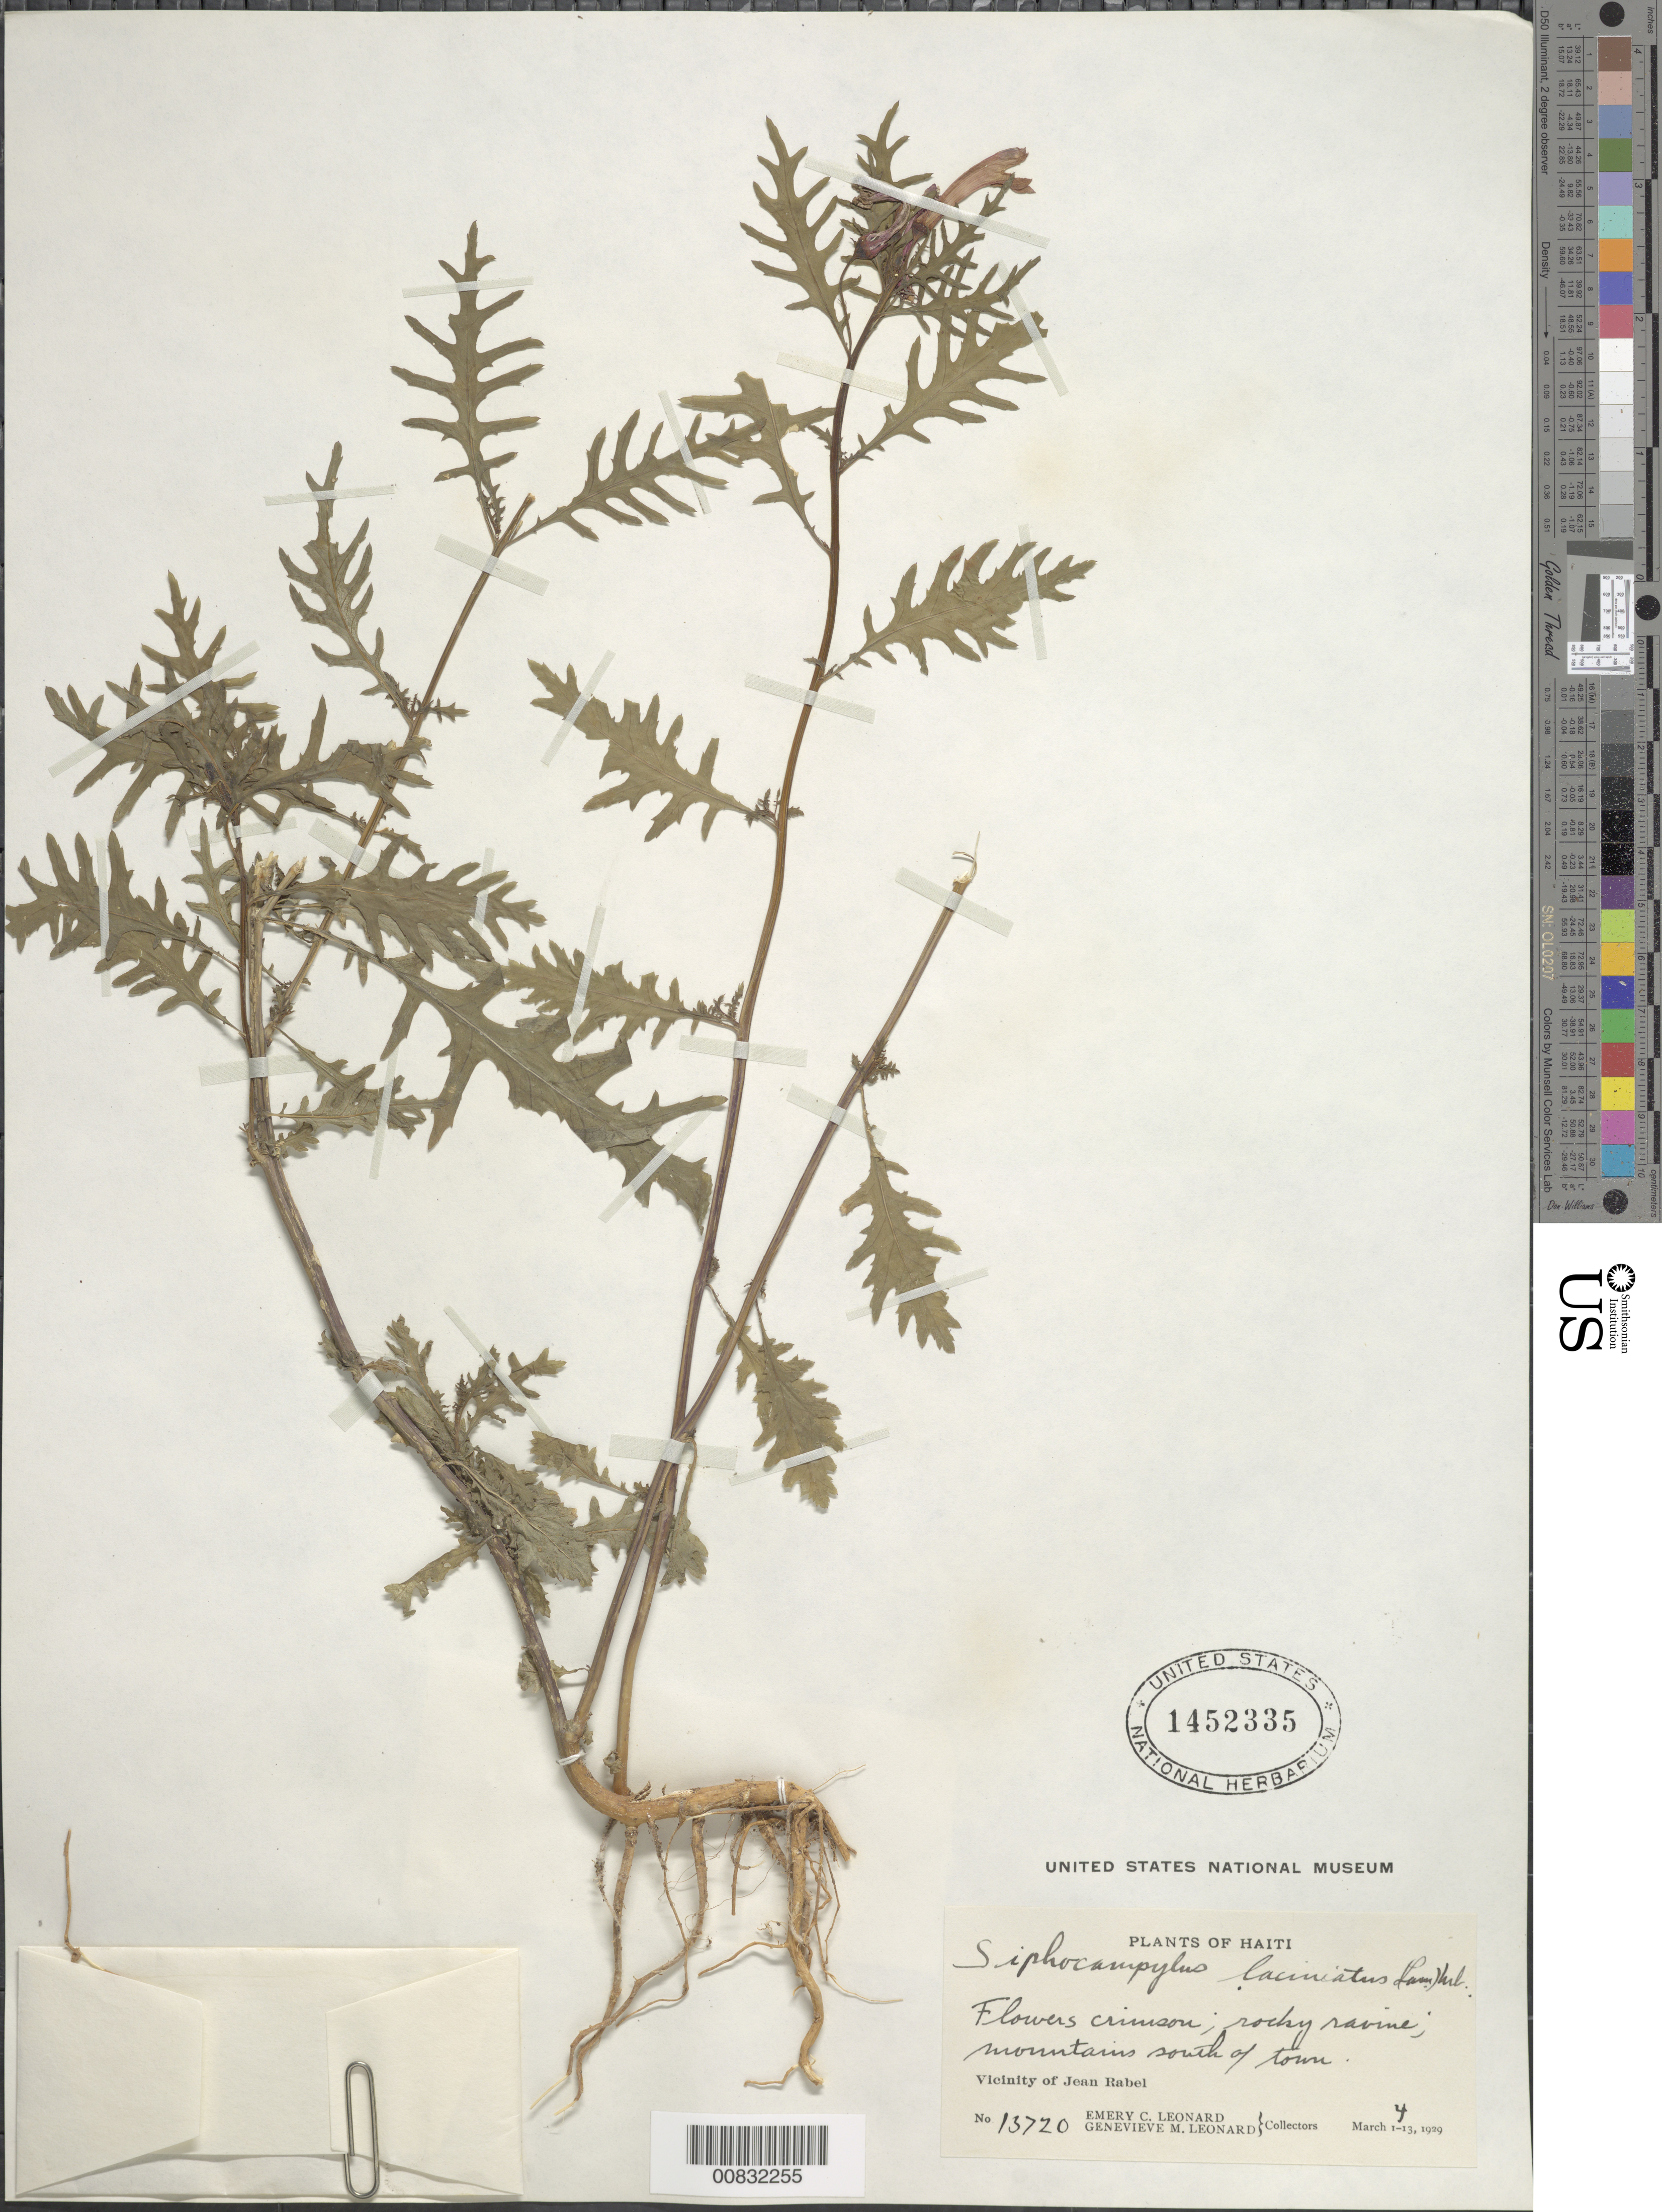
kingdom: Plantae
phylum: Tracheophyta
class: Magnoliopsida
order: Asterales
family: Campanulaceae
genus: Siphocampylus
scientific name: Siphocampylus laciniatus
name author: Urb.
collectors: E. C. Leonard & G. M. Leonard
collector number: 13720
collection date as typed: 04 Mar 1929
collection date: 1929-03-04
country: Haiti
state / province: Nord-Ouest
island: Hispaniola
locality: Vicinity of Jean Rabel, mountains S of town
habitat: Rocky ravine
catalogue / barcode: US 1452335